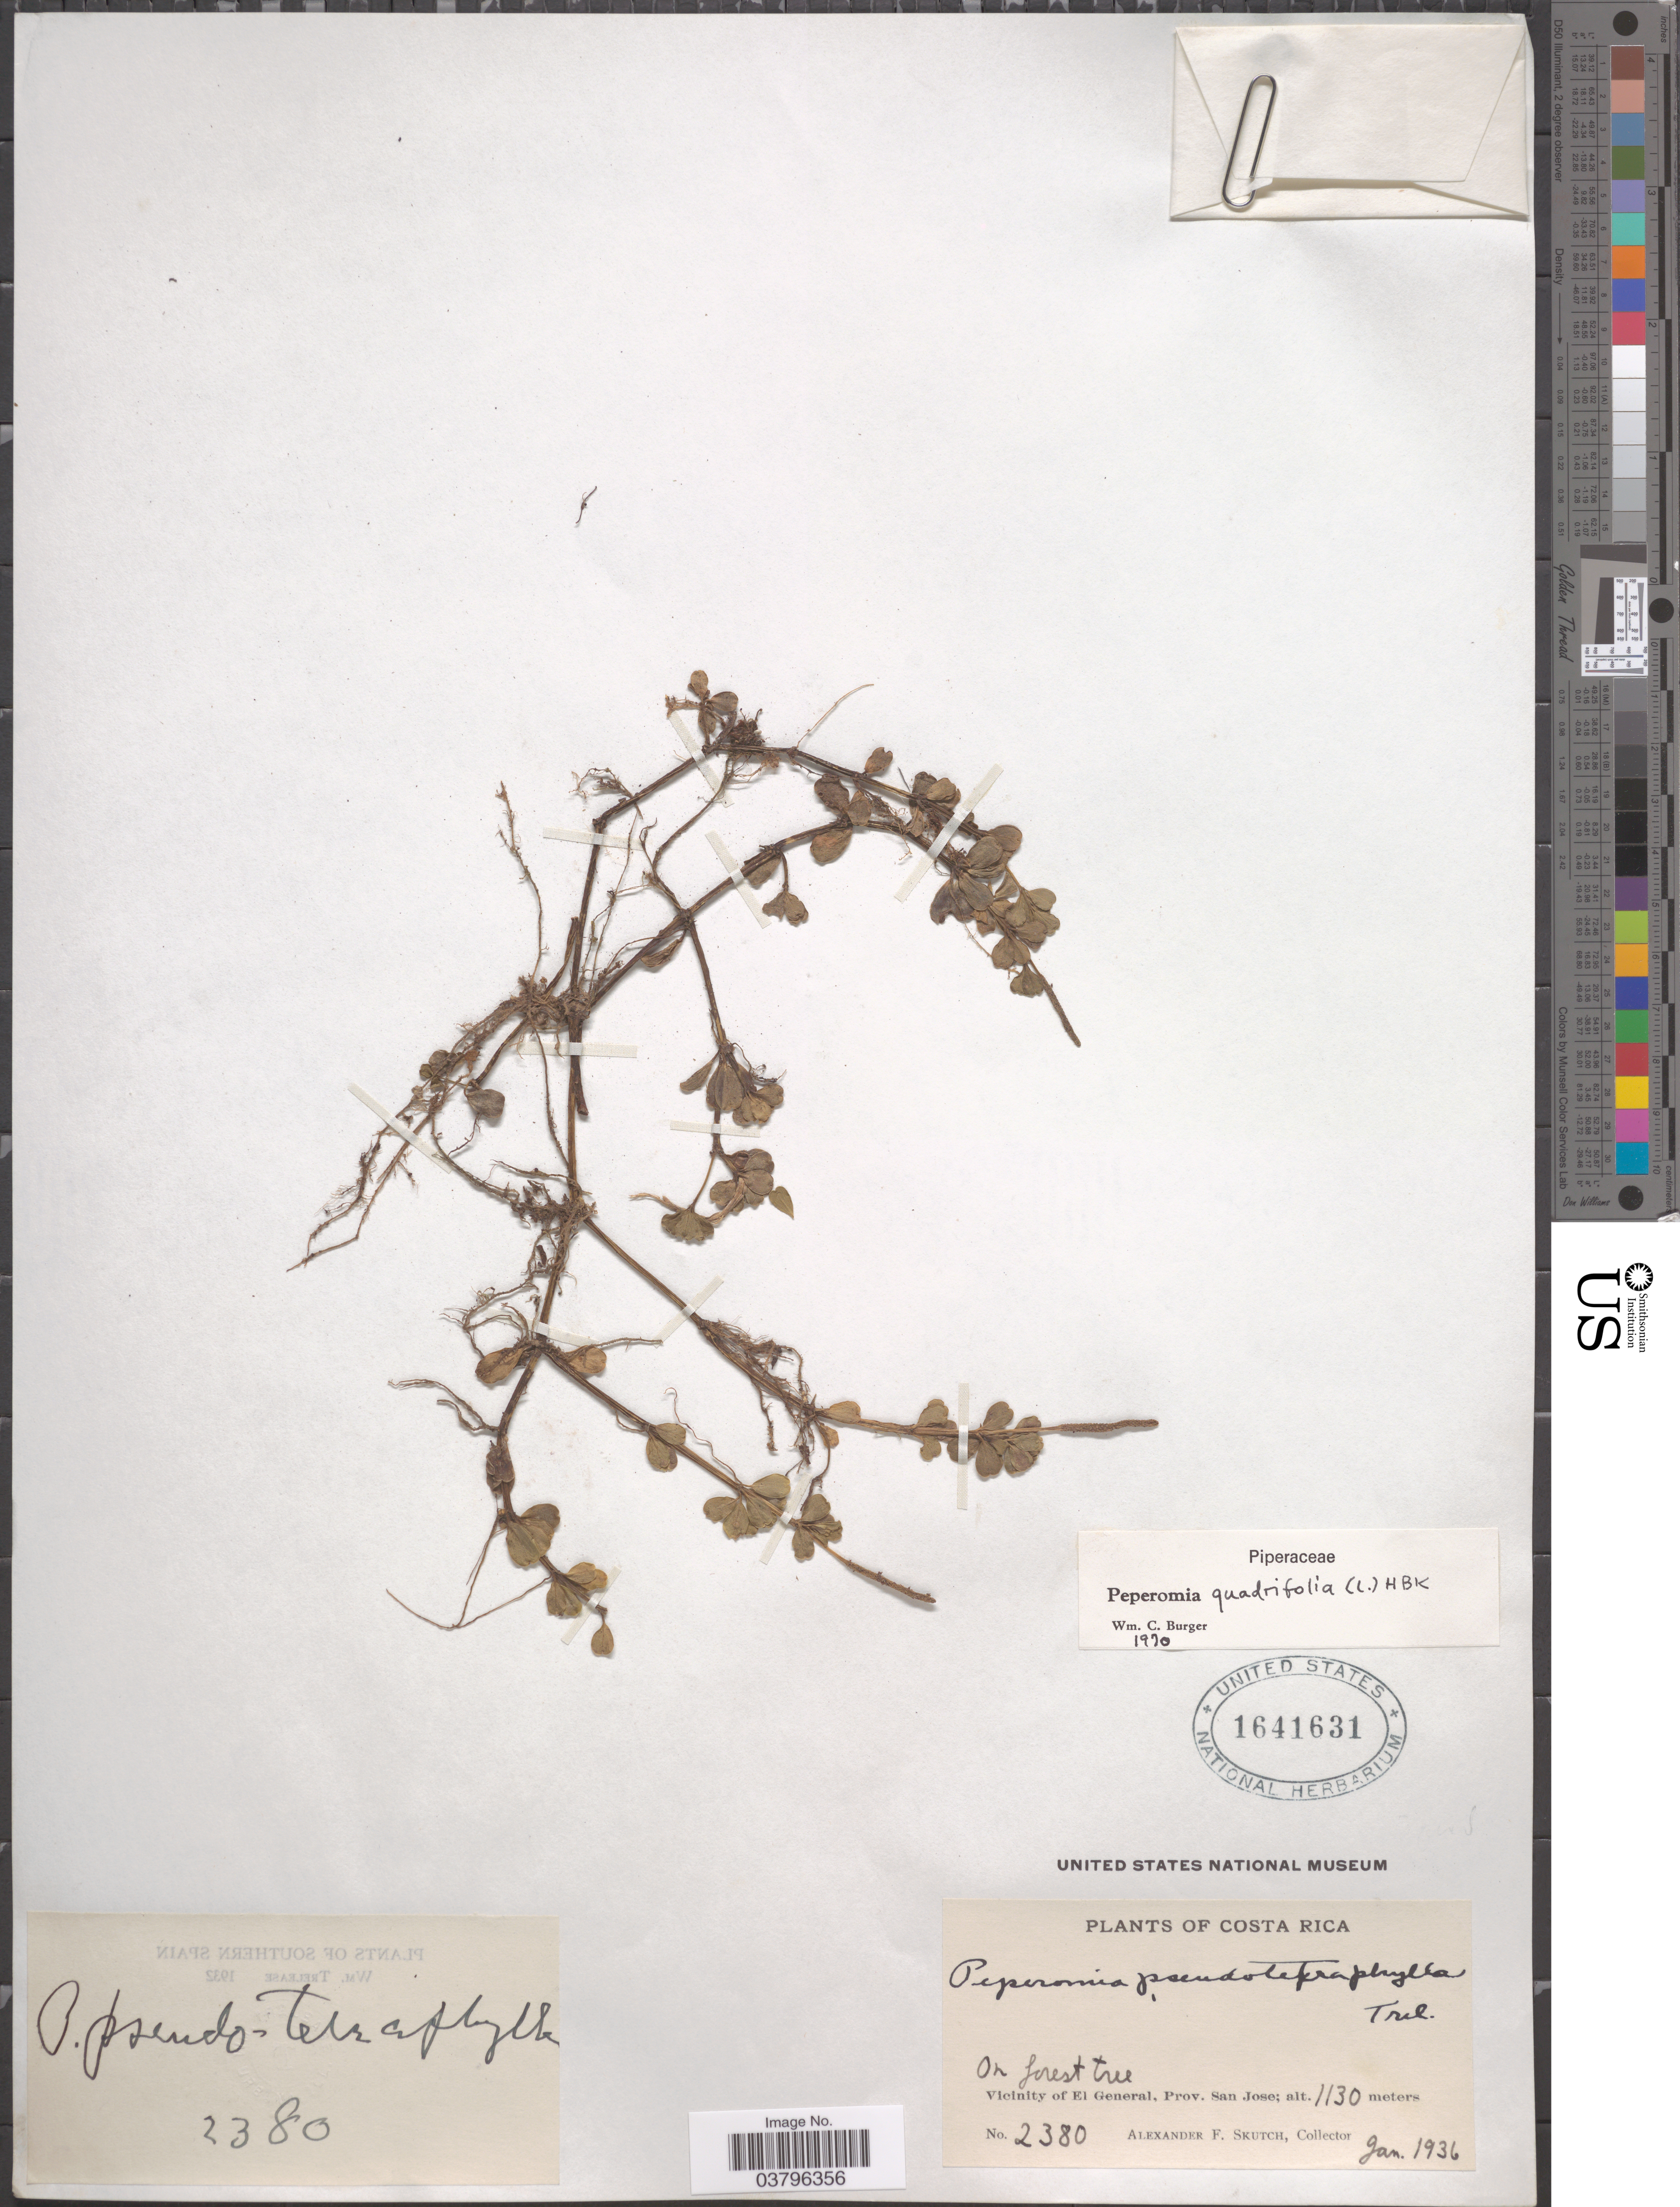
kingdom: Plantae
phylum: Tracheophyta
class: Magnoliopsida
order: Piperales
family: Piperaceae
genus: Peperomia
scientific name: Peperomia quadrifolia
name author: (L.) Kunth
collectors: A. F. Skutch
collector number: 2380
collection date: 1936-01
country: Costa Rica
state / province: San José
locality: Vicinity of El General.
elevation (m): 1130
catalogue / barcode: US 1641631